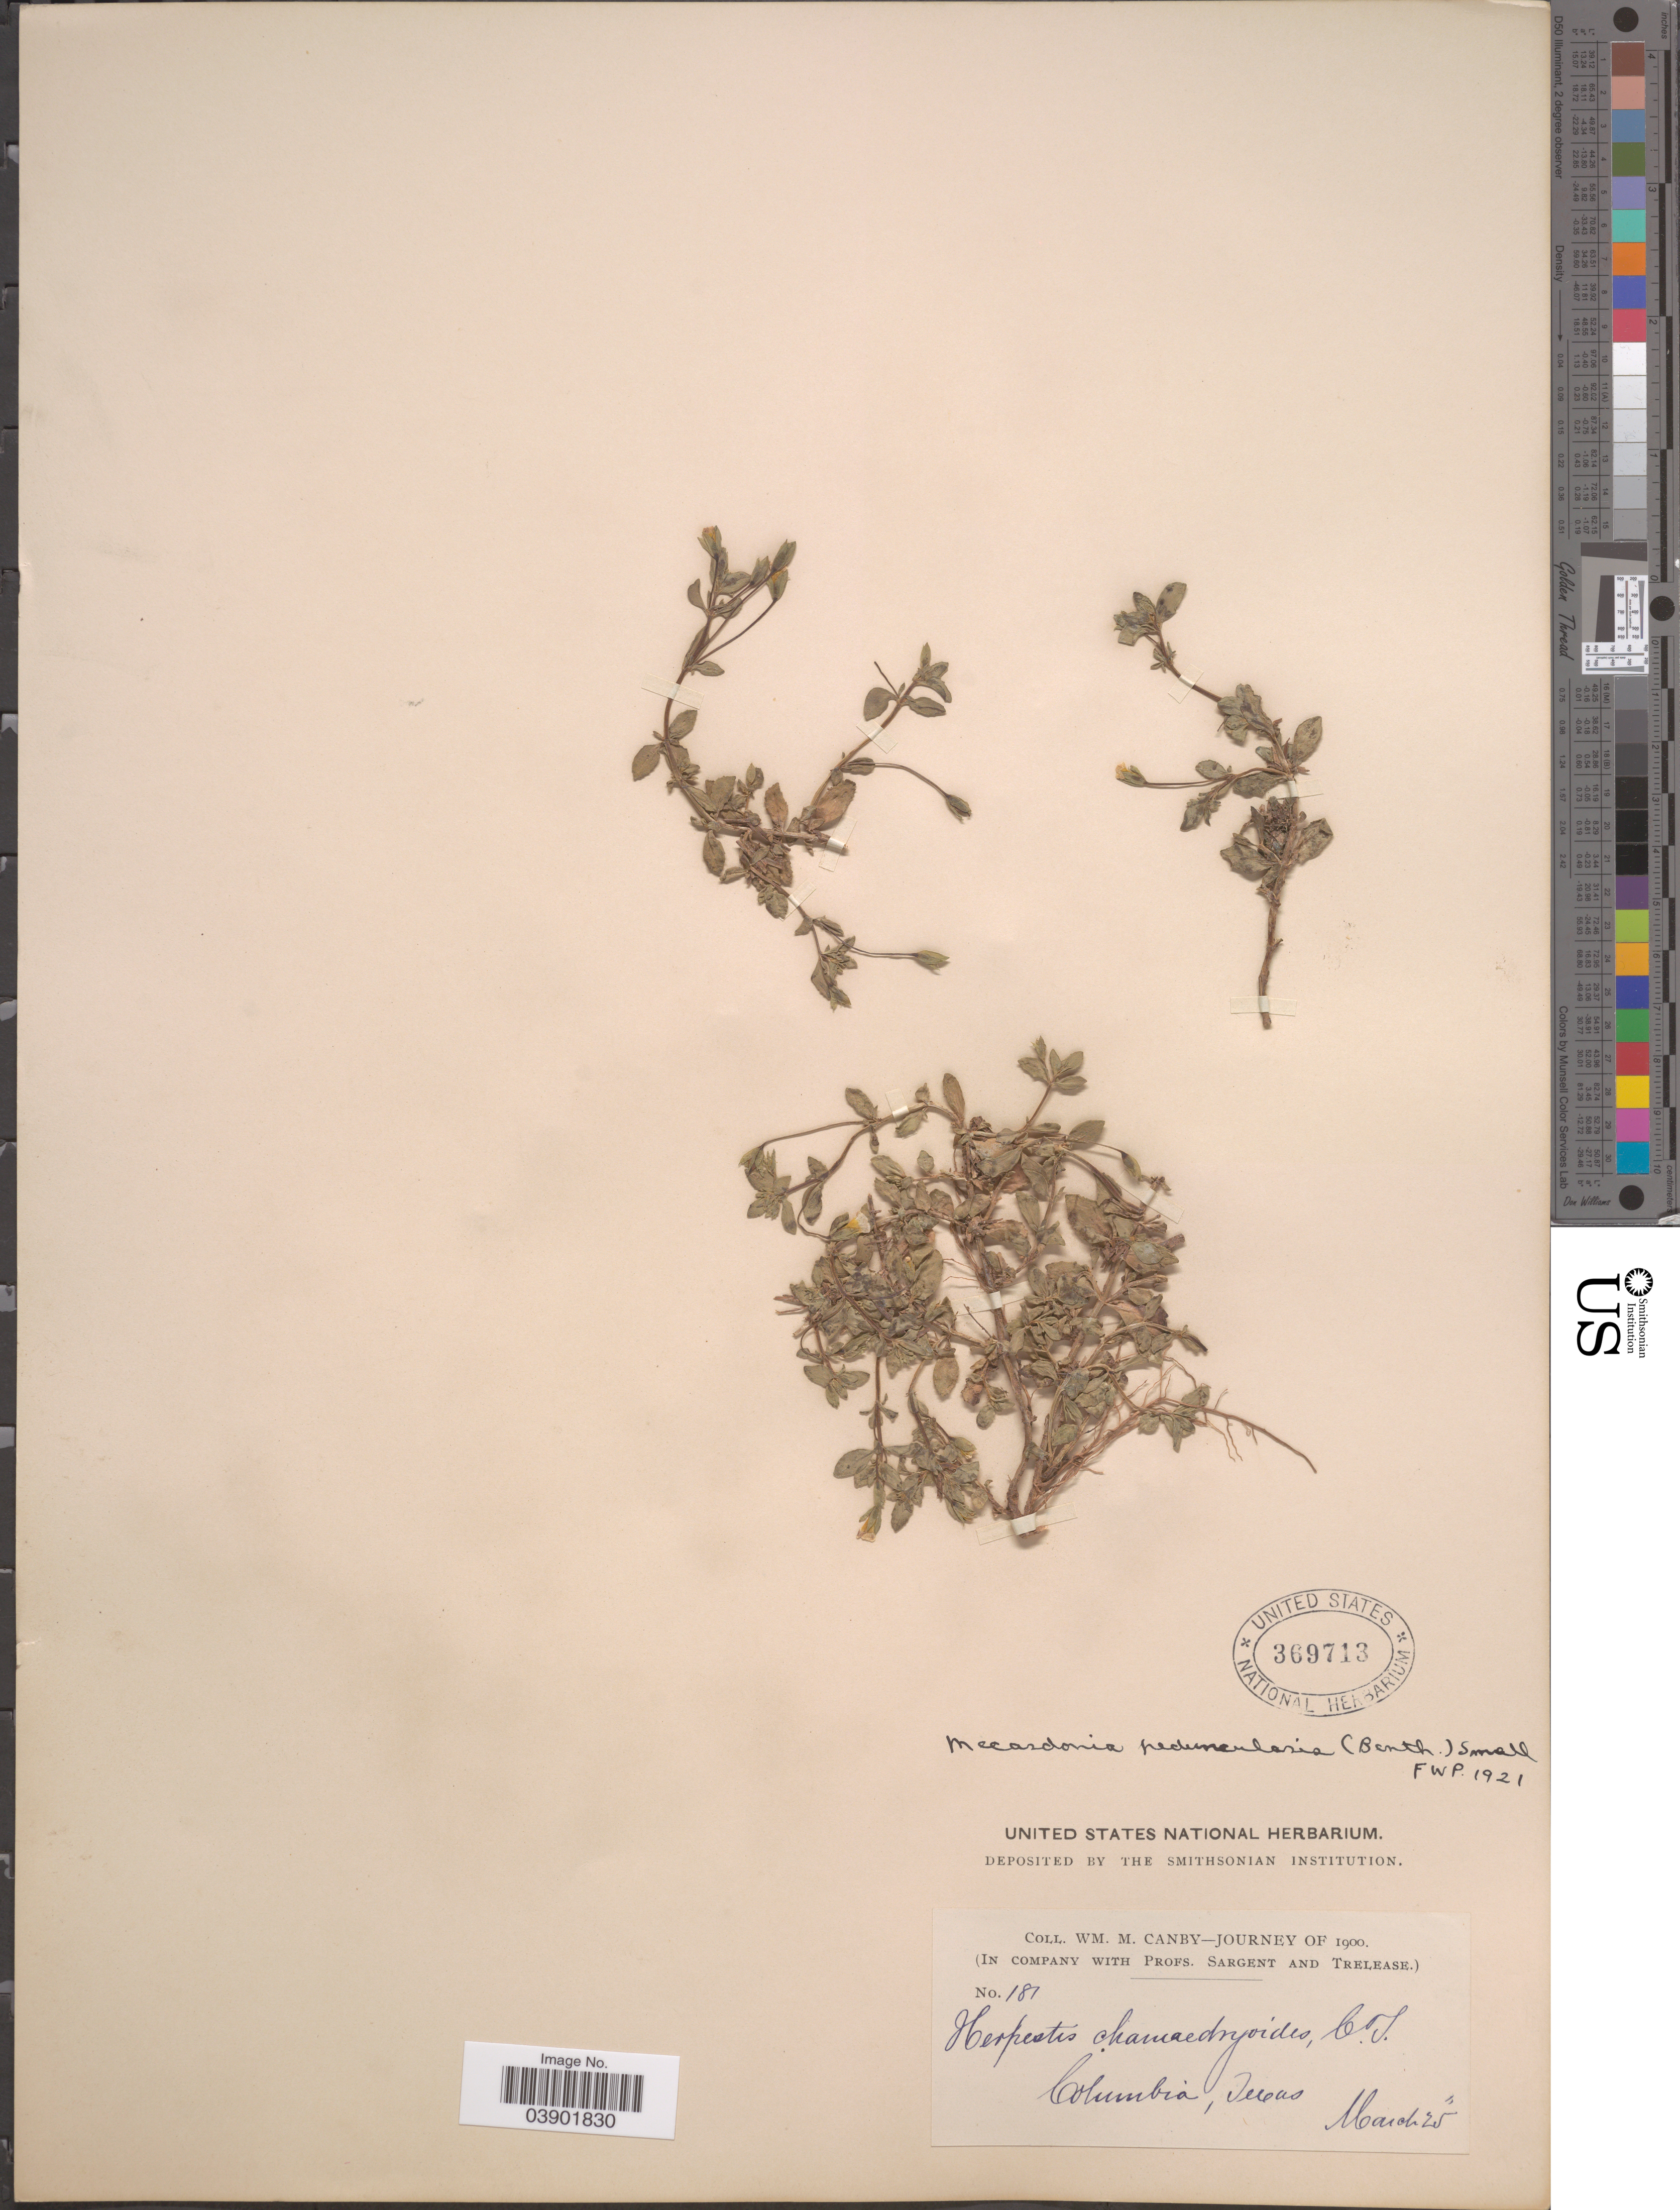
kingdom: Plantae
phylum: Tracheophyta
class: Magnoliopsida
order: Lamiales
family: Plantaginaceae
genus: Bacopa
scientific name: Bacopa procumbens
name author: (Mill.) Greenm.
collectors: W. M. Canby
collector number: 181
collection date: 1900-03-25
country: United States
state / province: Texas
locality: Columbia.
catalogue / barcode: US 369713